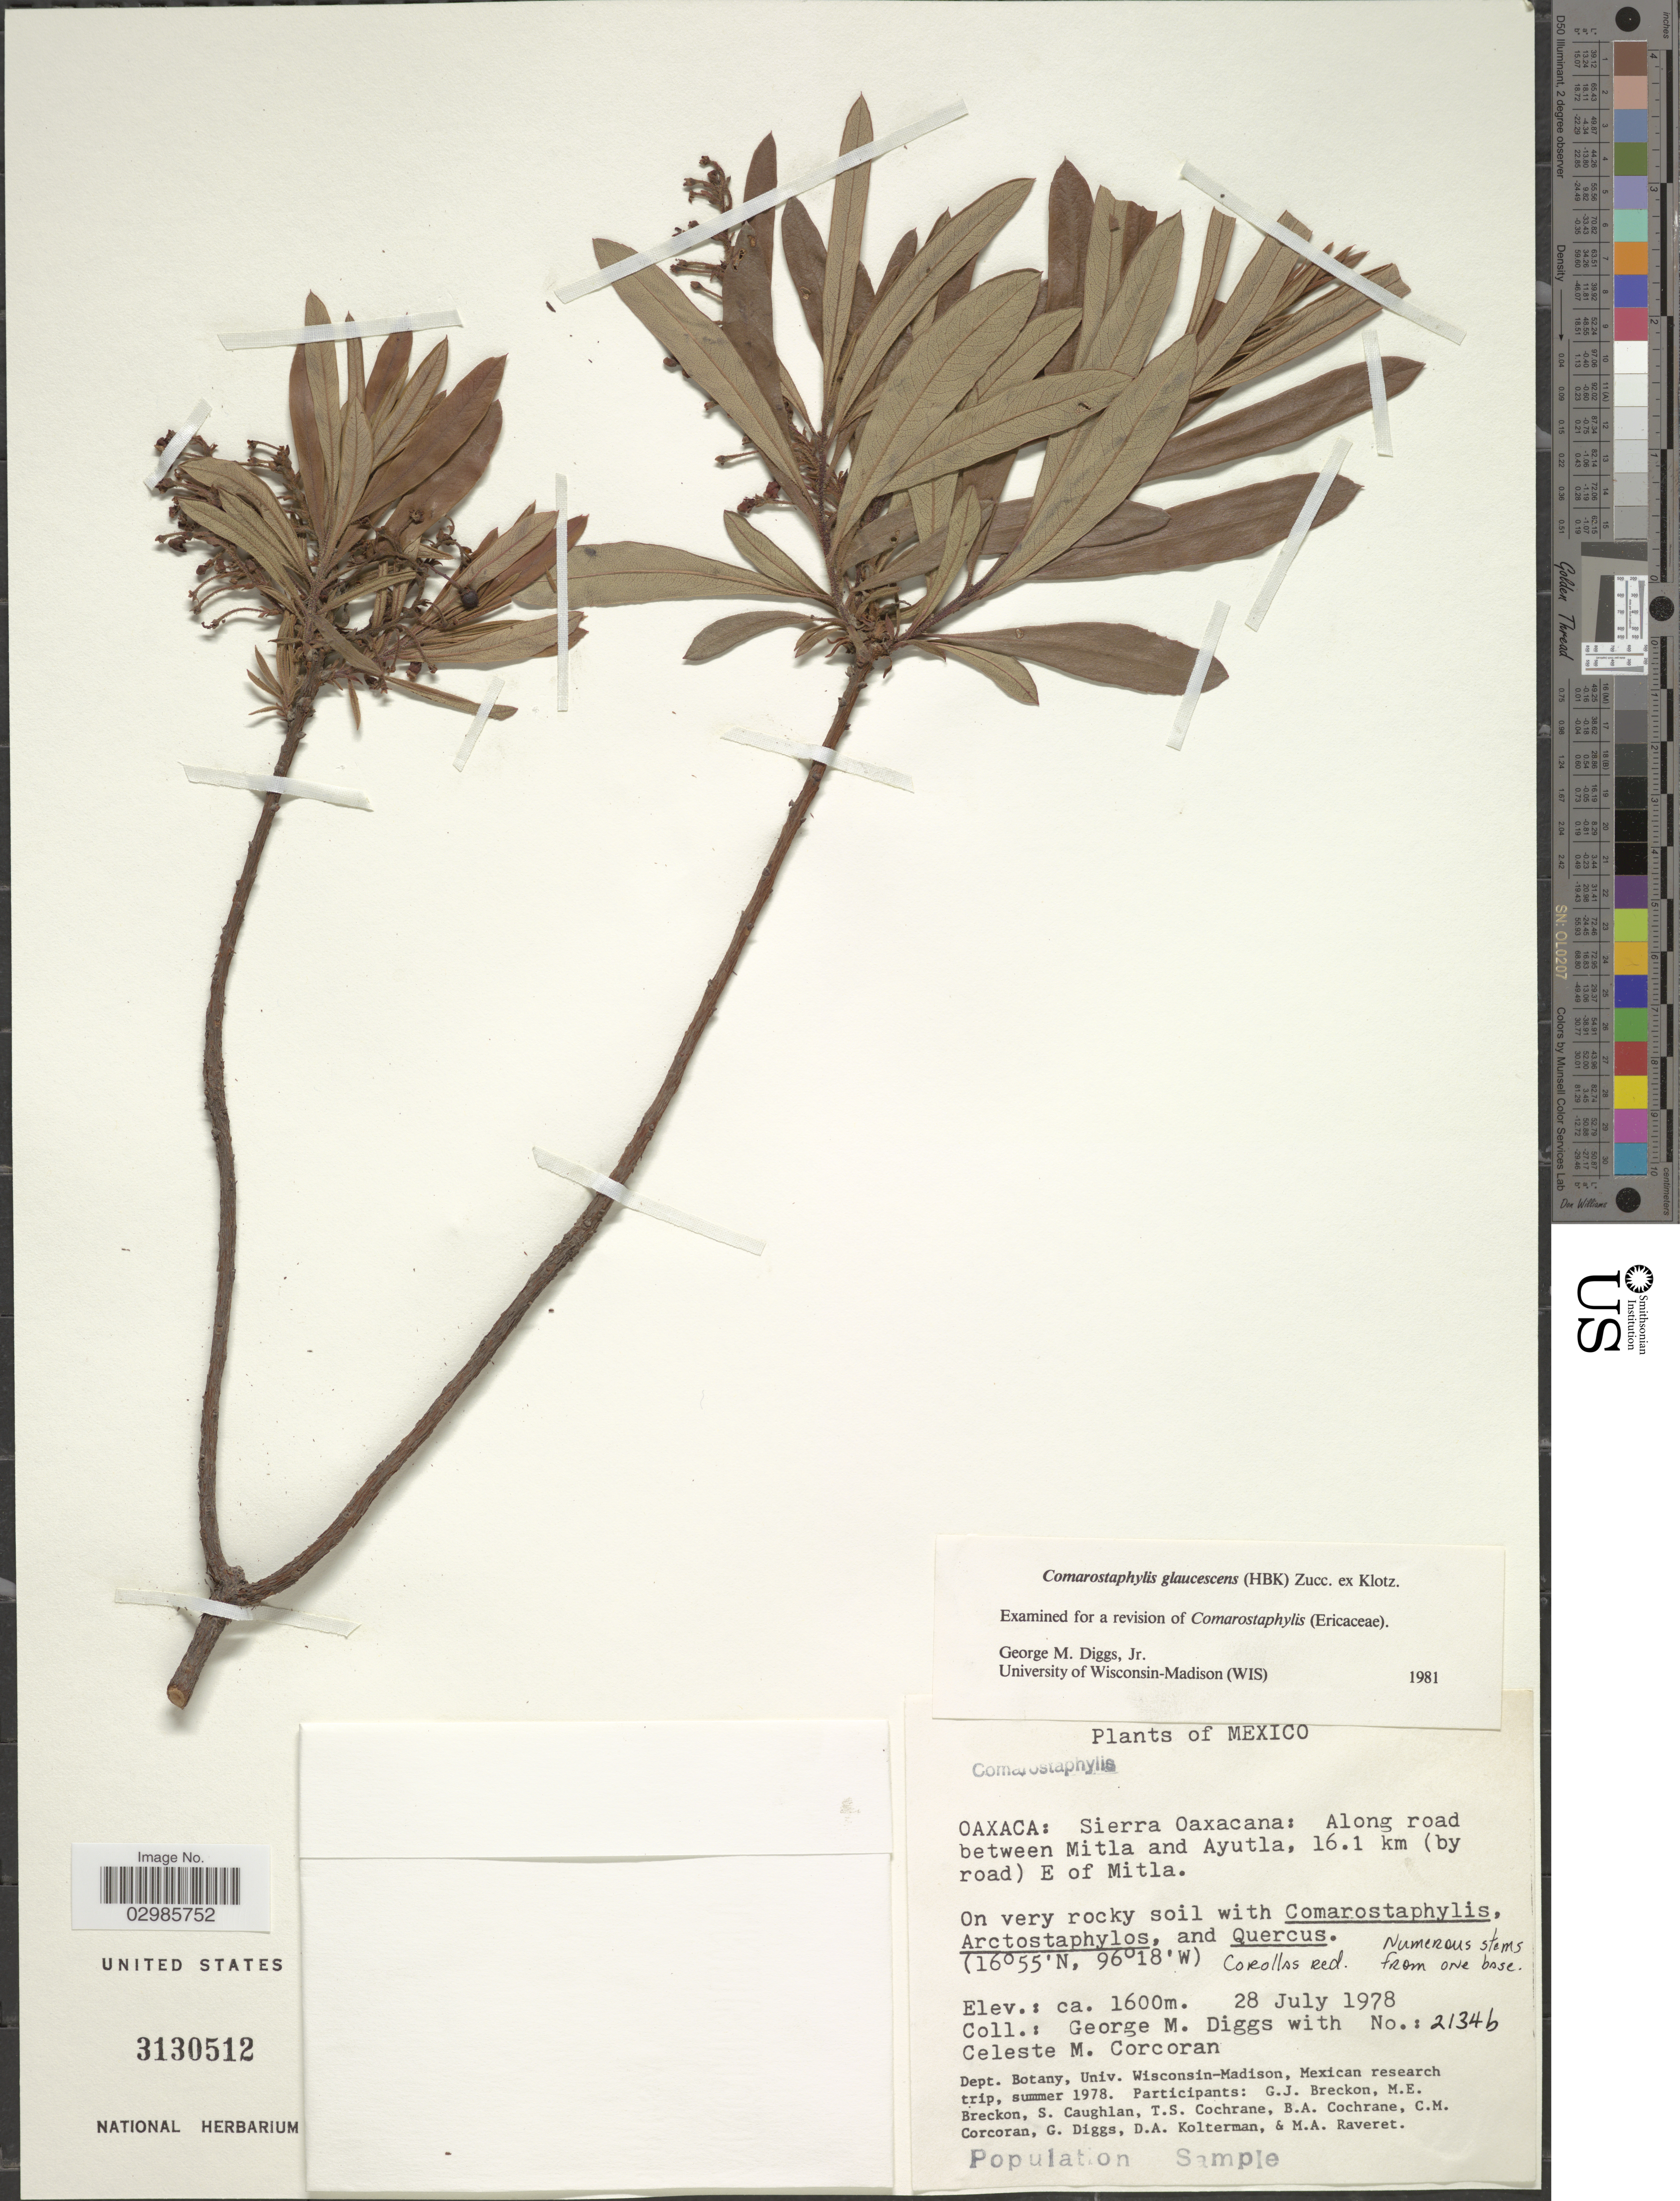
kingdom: Plantae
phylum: Tracheophyta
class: Magnoliopsida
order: Ericales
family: Ericaceae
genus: Comarostaphylis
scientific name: Comarostaphylis glaucescens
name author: (Kunth) Zucc. ex Klotzsch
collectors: G. Diggs & C. Corcoran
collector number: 2134b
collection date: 1978-07-28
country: Mexico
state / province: Oaxaca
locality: Sierra Oaxacana: Along road between Mitla and Ayutla, 16.1 km (by road) E of Mitla.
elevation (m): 1600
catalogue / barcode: US 3130512